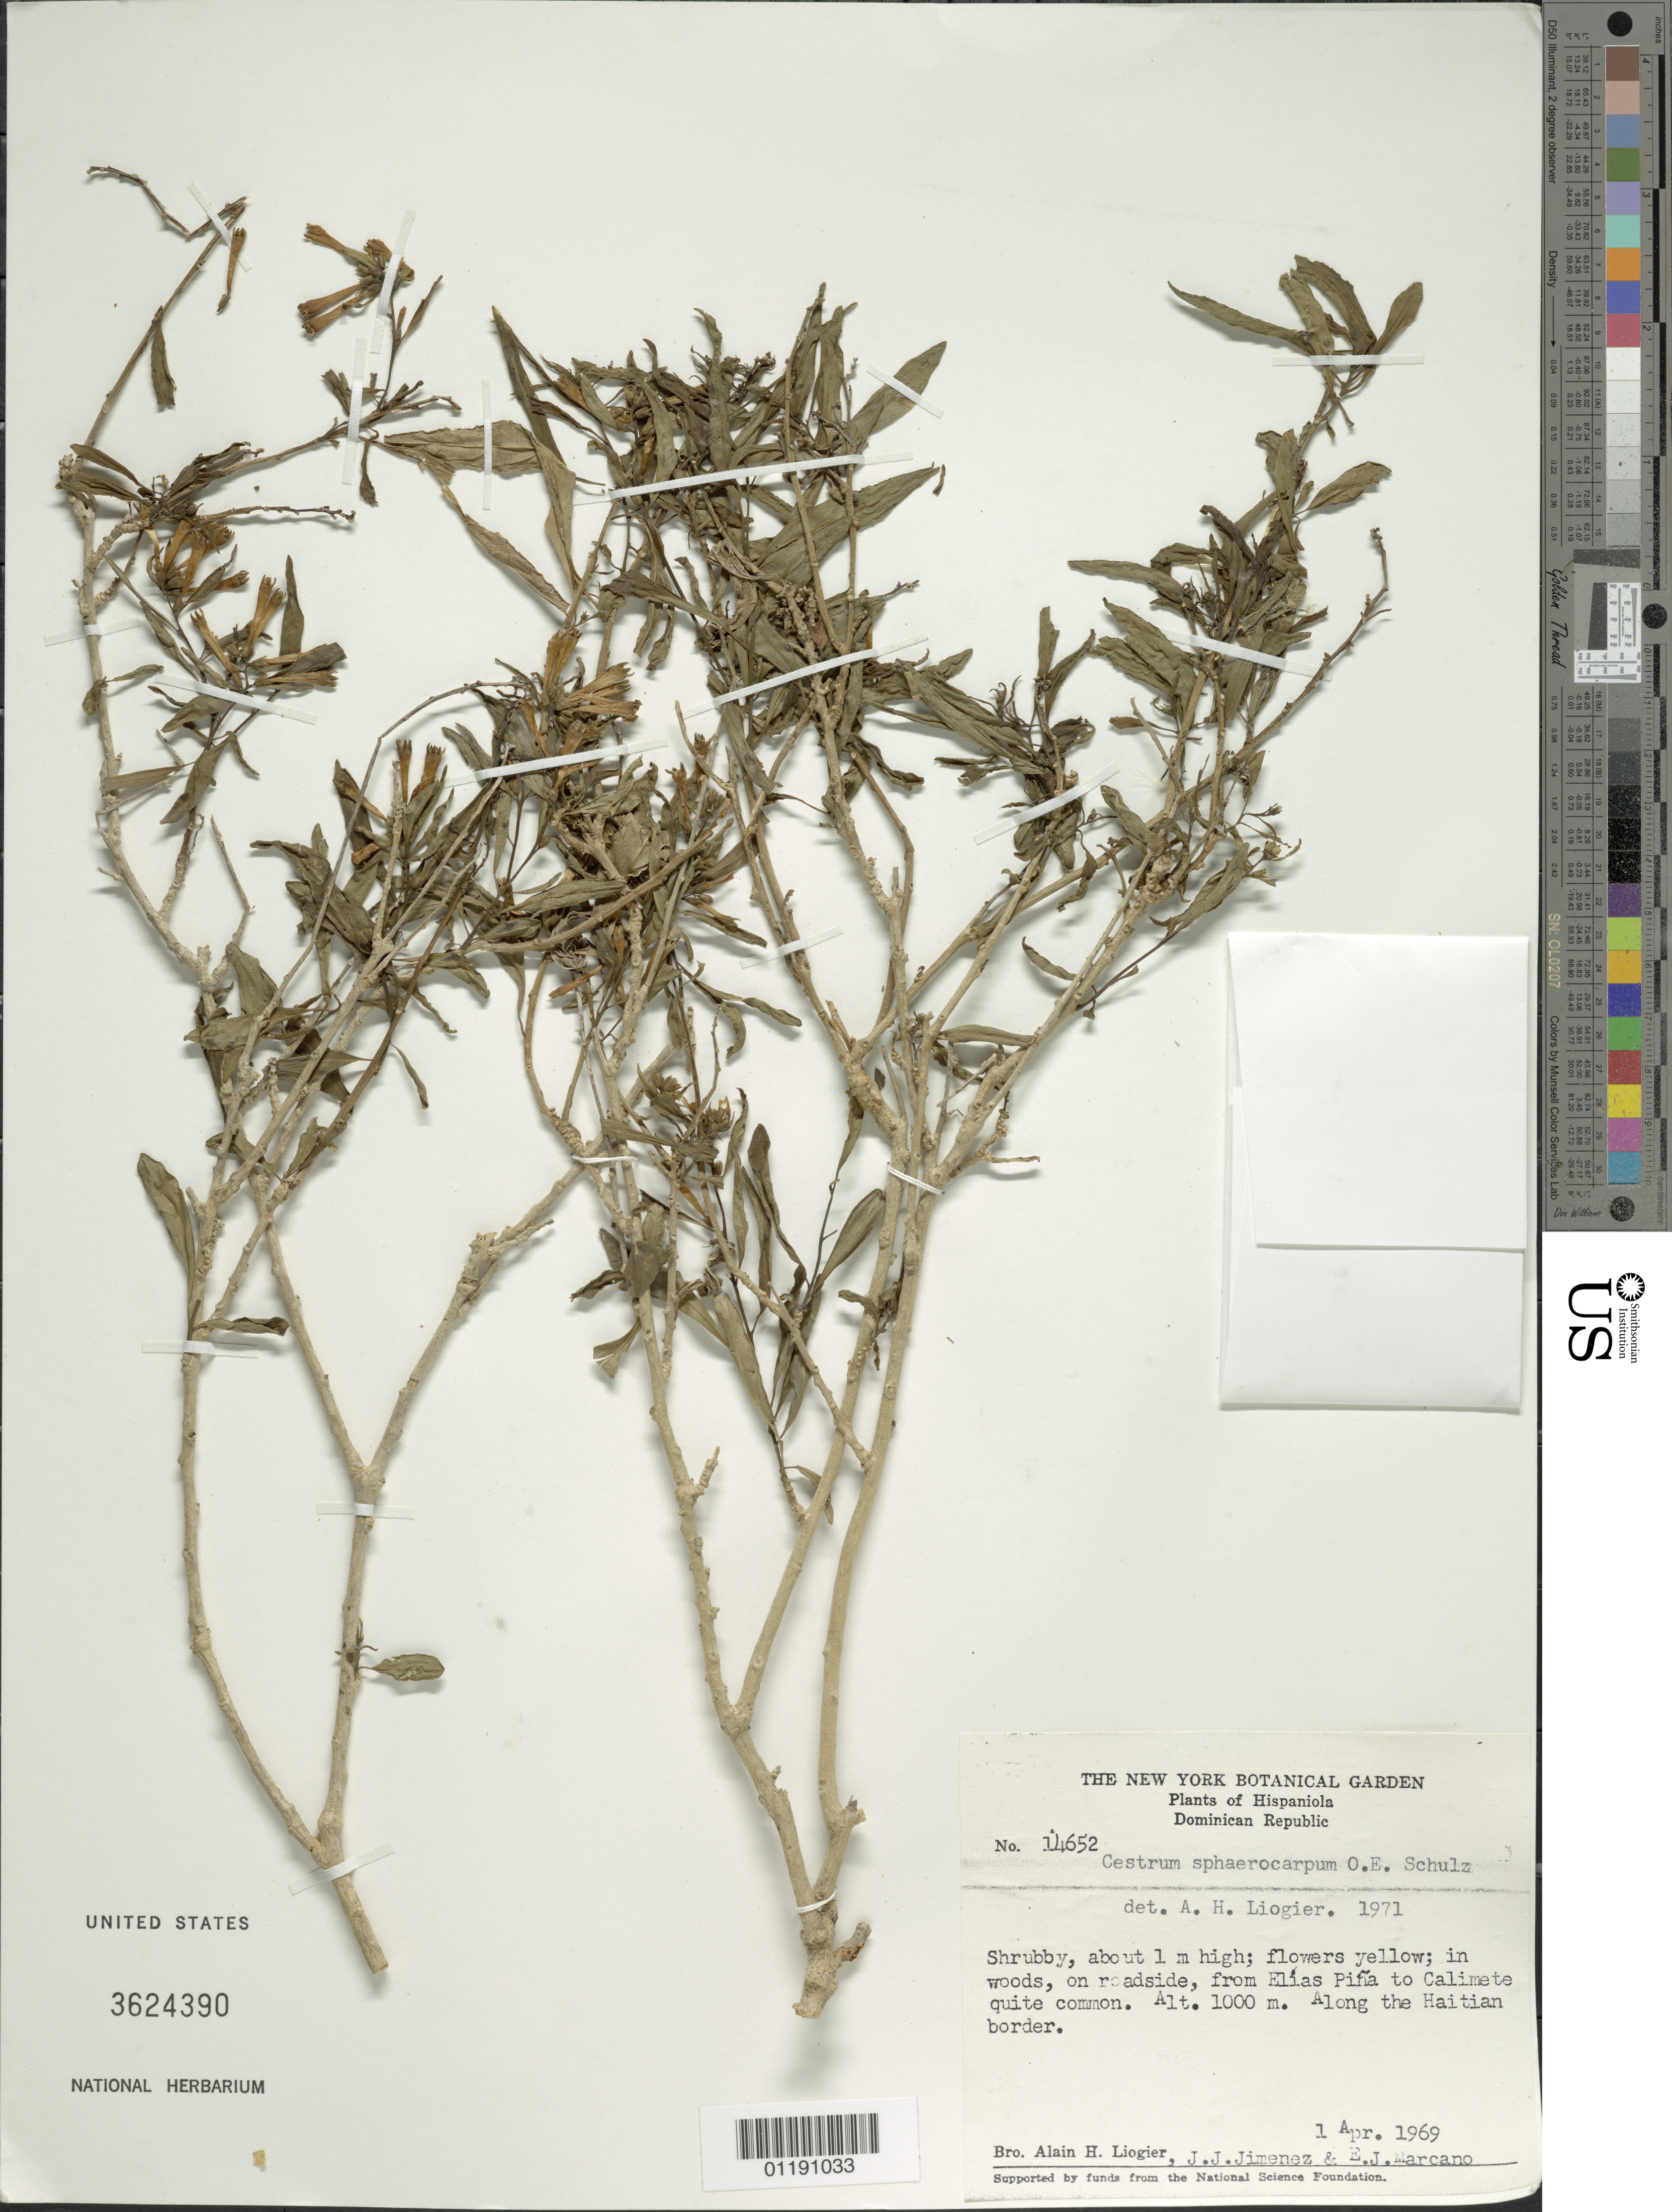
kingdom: Plantae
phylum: Tracheophyta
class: Magnoliopsida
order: Solanales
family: Solanaceae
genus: Cestrum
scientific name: Cestrum sphaerocarpum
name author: O.E. Schulz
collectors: A. H. Liogier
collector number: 14652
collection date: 1969-04-01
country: Dominican Republic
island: Hispaniola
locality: On roadside, from Elías Piña to Calimente. Along the Haitian border.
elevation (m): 1000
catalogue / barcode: US 3624390